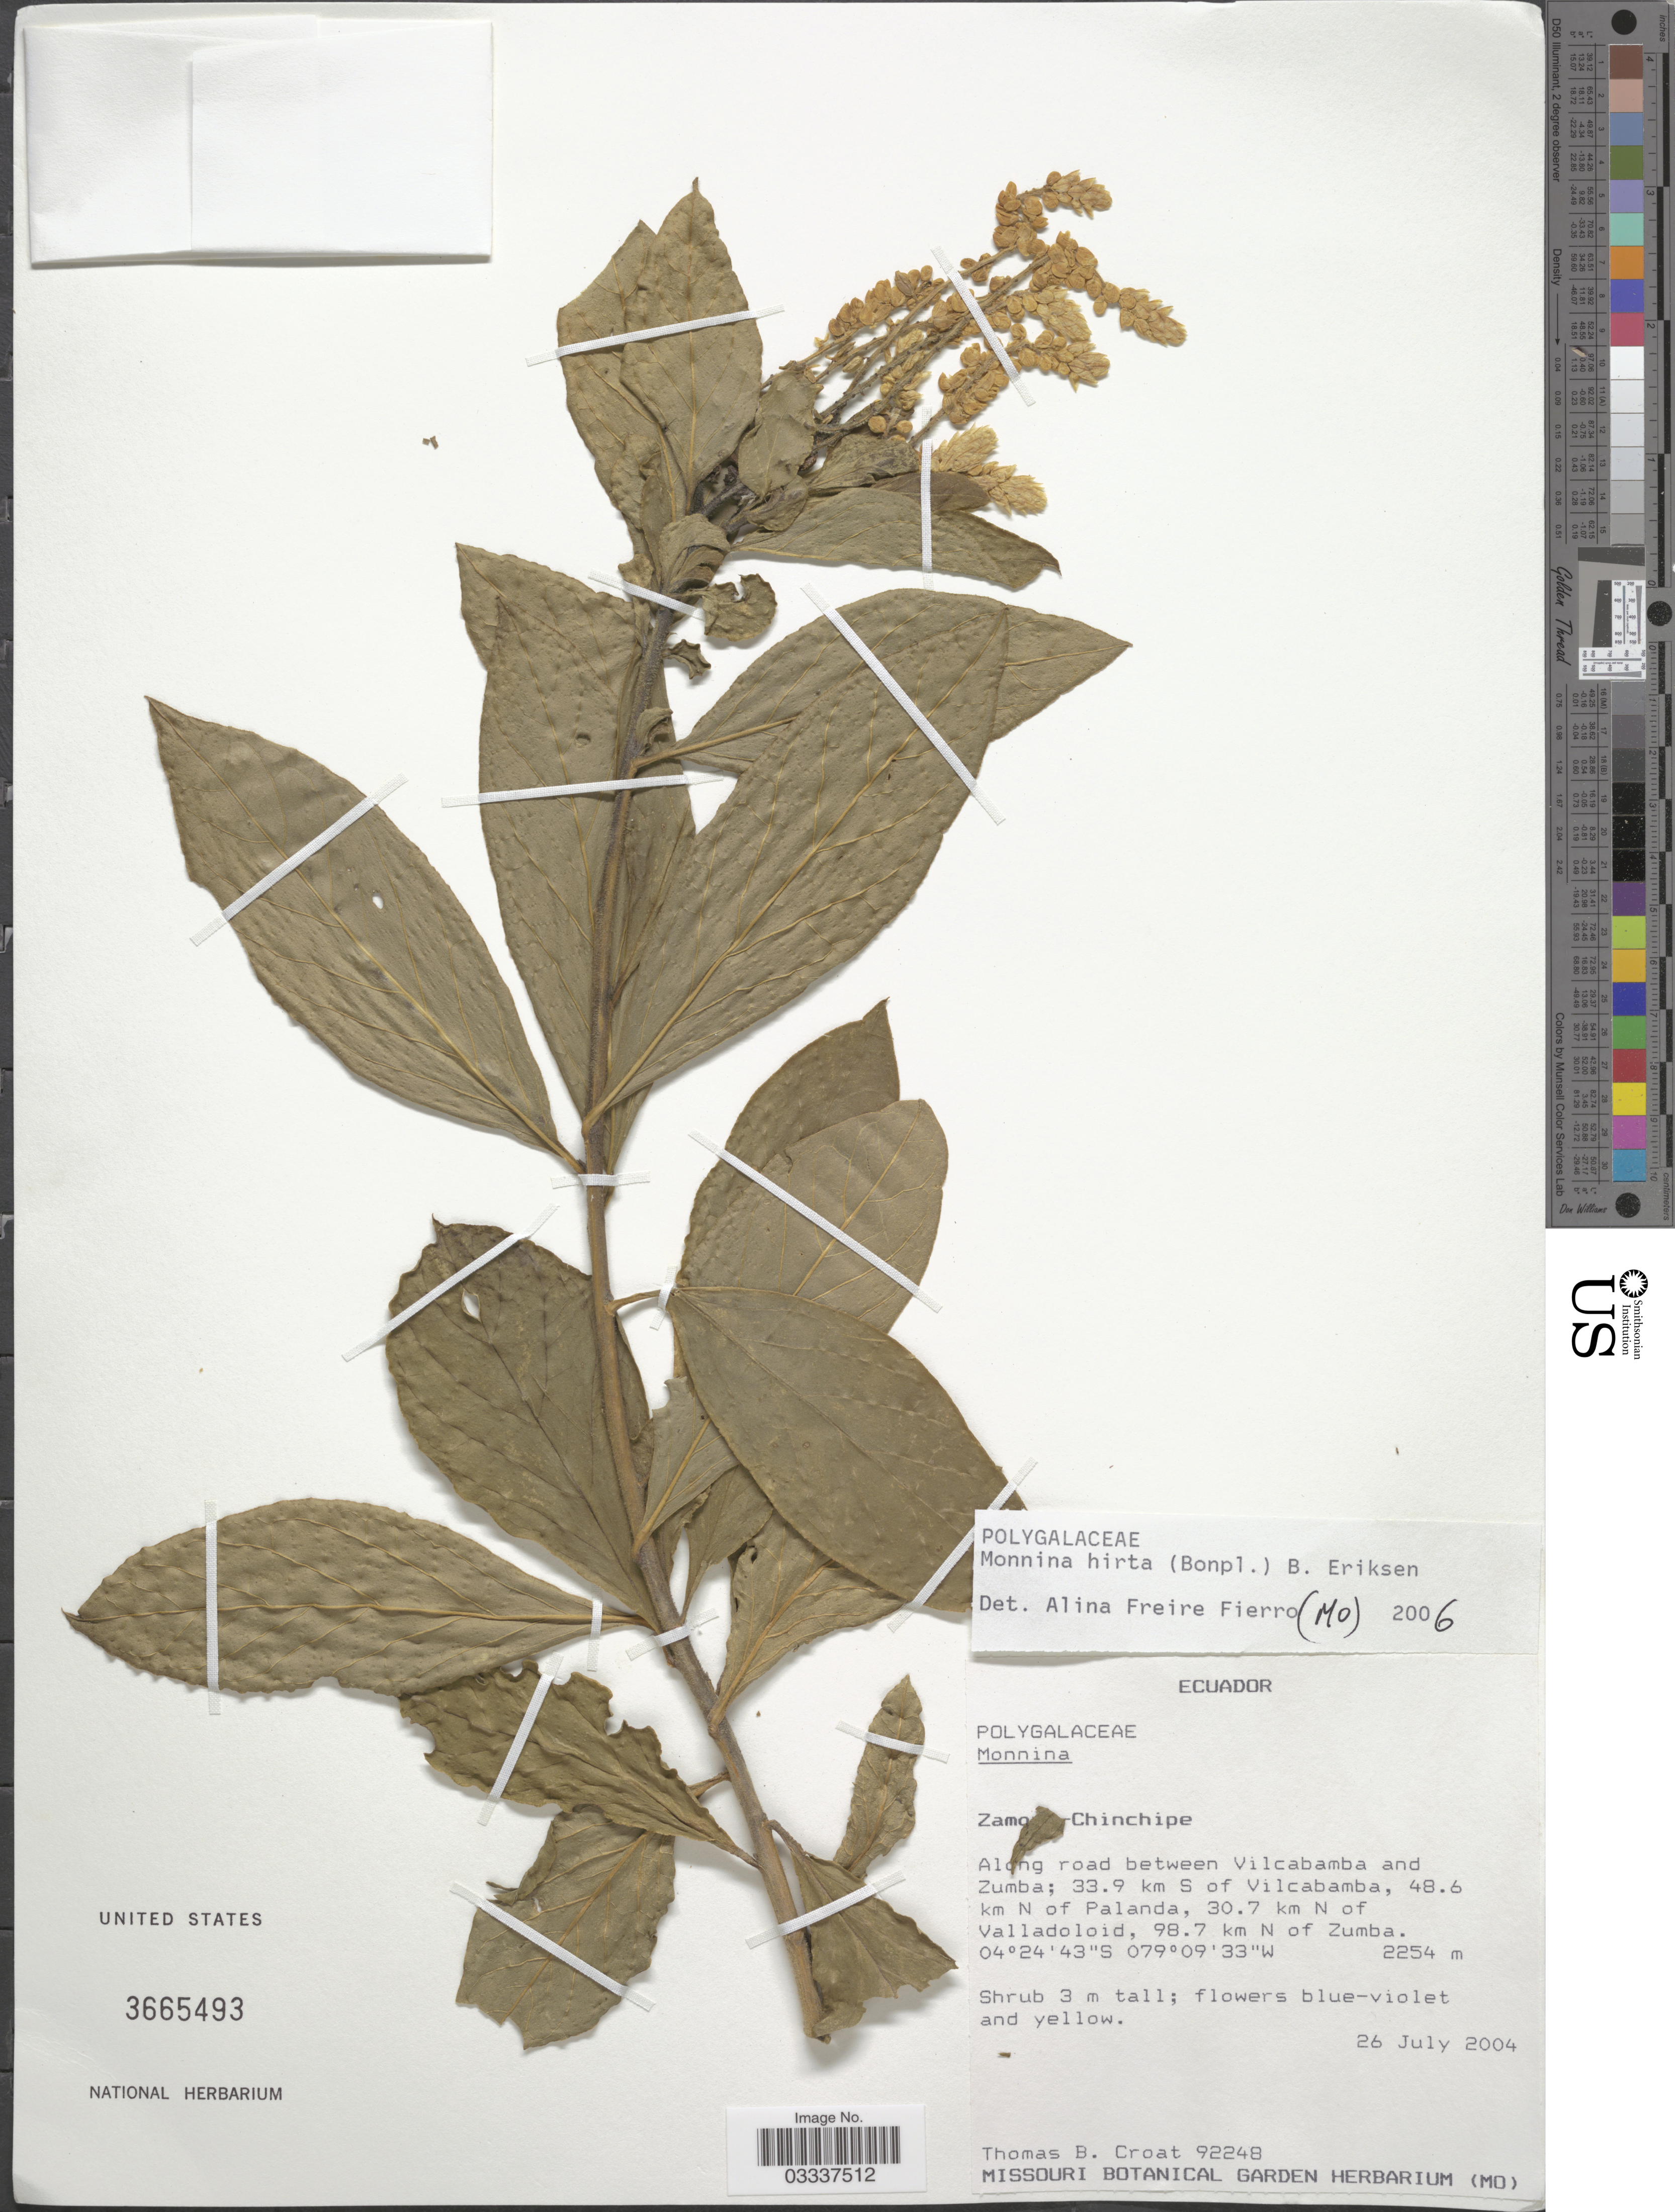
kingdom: Plantae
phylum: Tracheophyta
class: Magnoliopsida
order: Fabales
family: Polygalaceae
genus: Monnina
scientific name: Monnina hirta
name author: (Bonpl.) B. Eriksen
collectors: T. B. Croat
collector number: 92248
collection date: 2004-07-26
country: Ecuador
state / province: Zamora-Chinchipe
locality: Along road between Vilcabamba and Zumba; 33.9 km S of Vilcabamba, 48.6 km N of Palanda, 30.7 km N of Valladoloid, 98.7 km N of Zumba.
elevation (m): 2254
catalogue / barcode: US 3665493